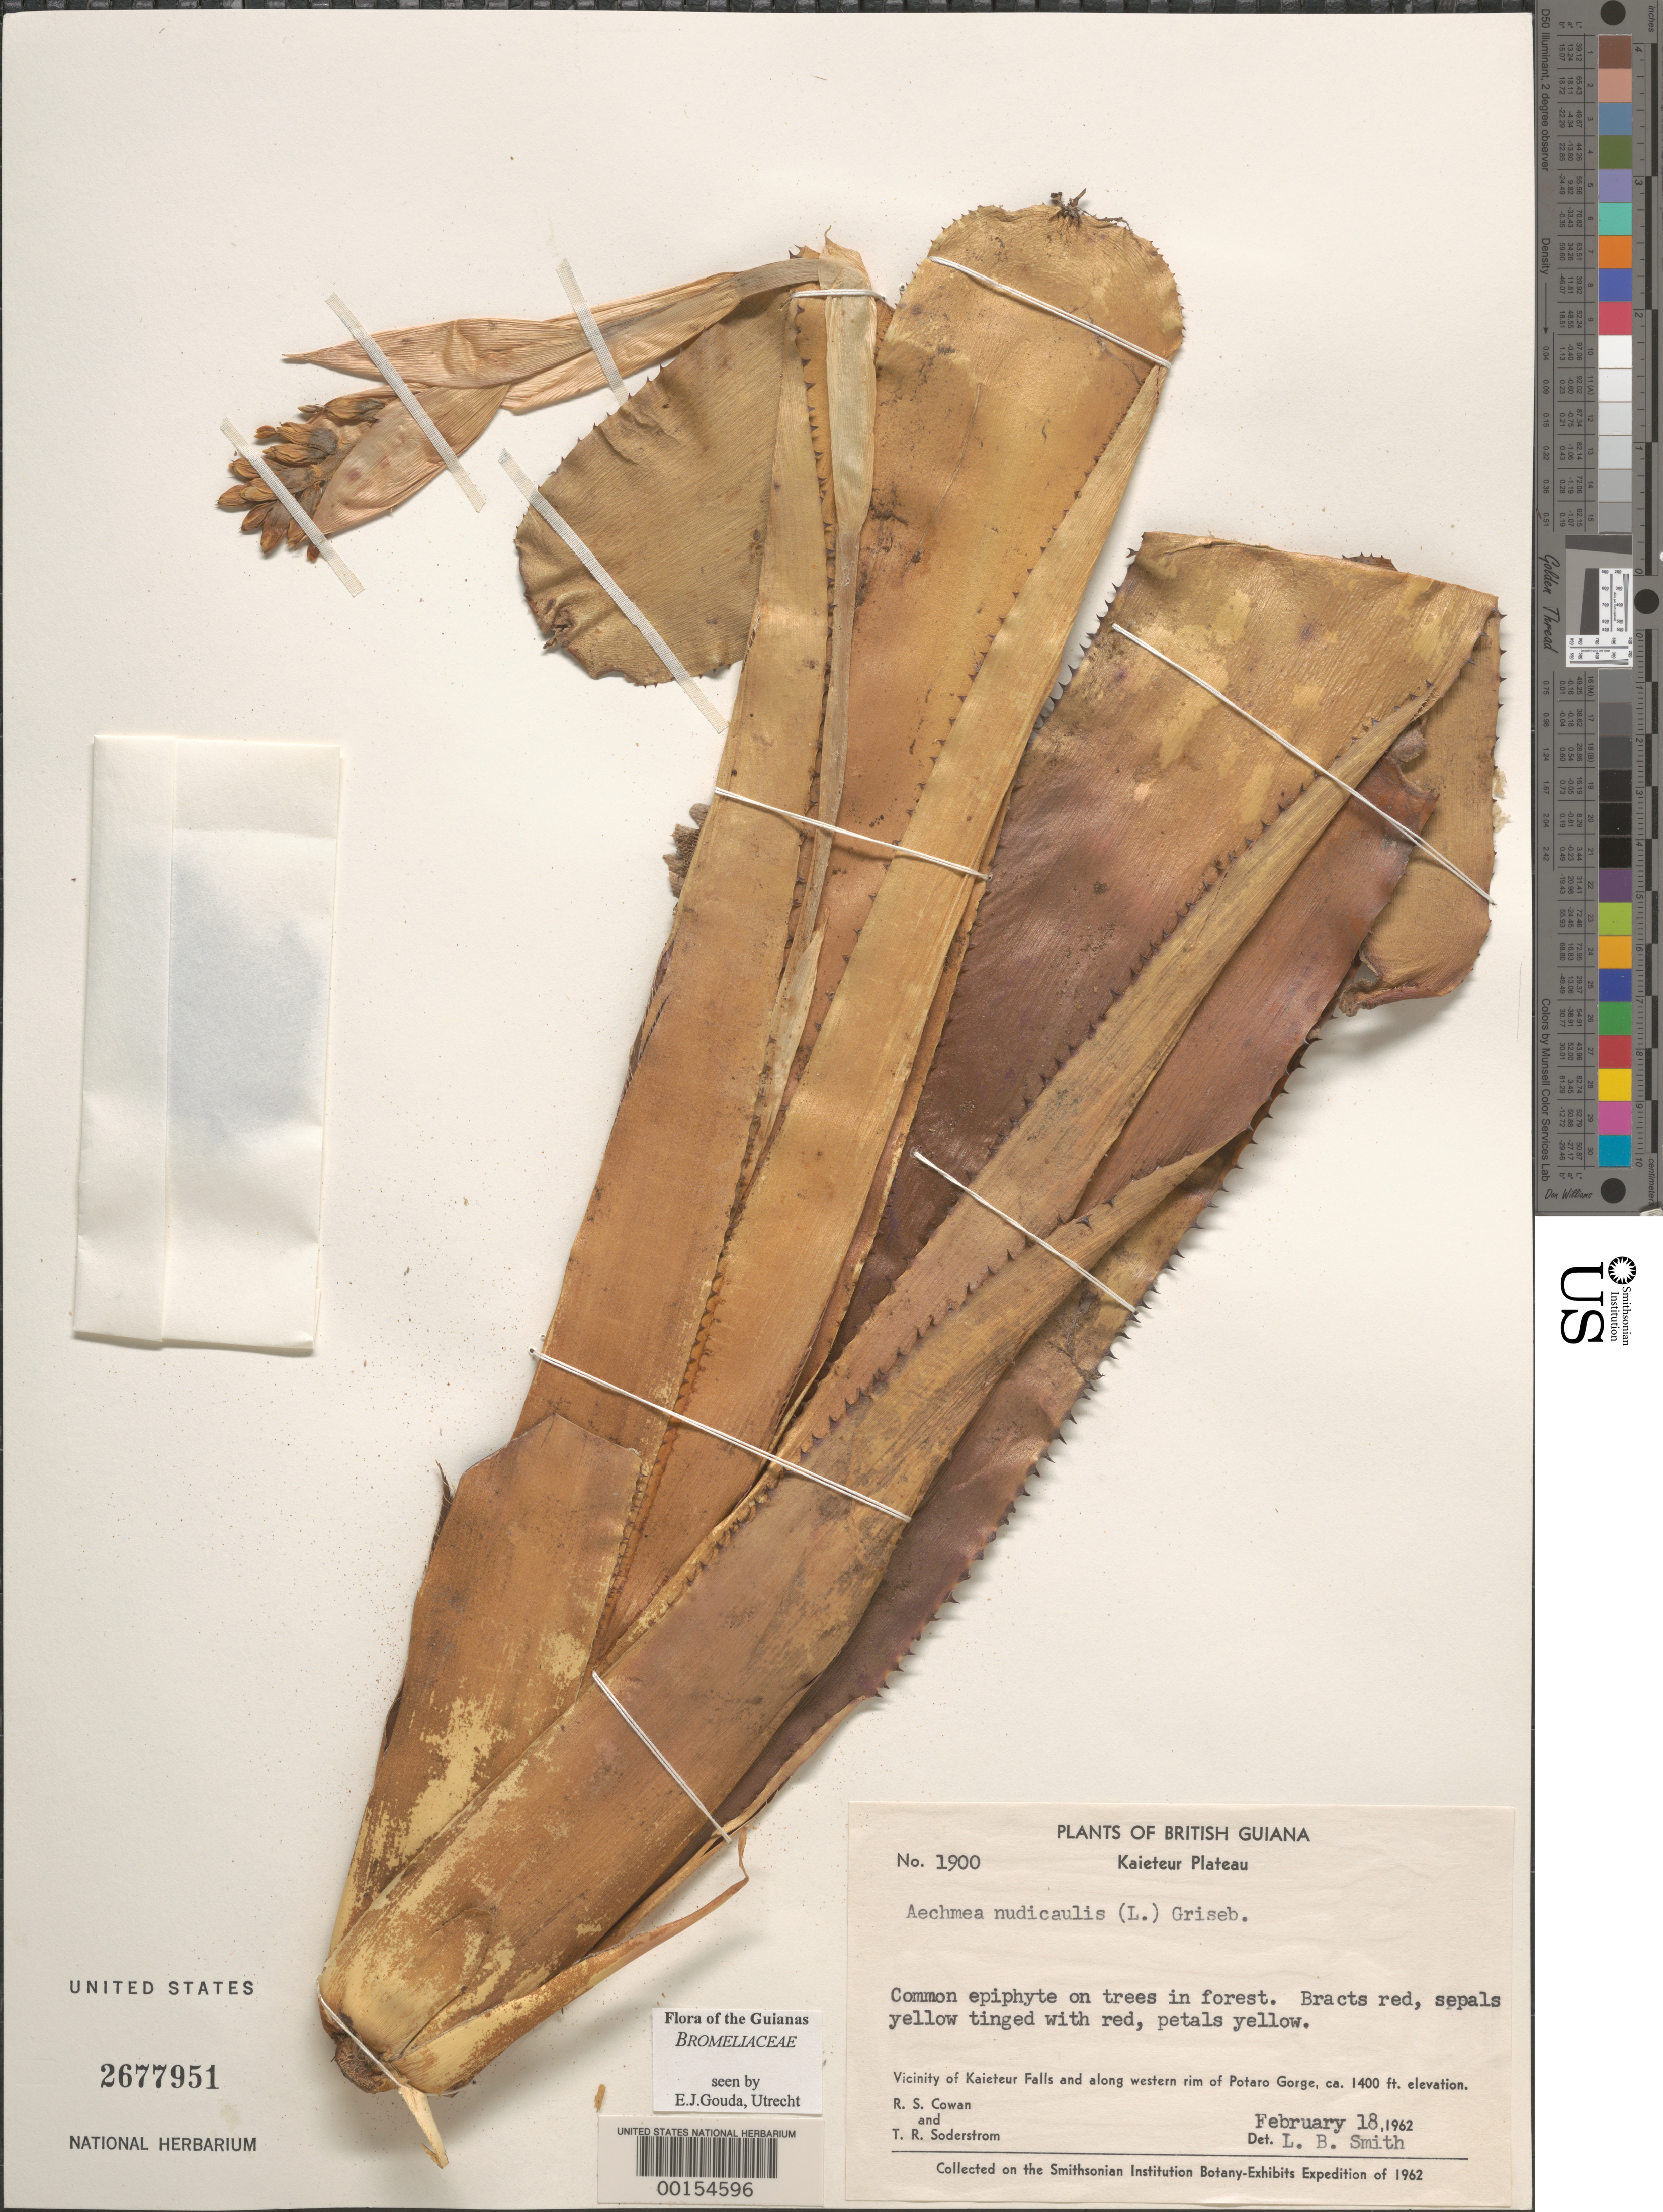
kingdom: Plantae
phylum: Tracheophyta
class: Liliopsida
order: Poales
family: Bromeliaceae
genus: Aechmea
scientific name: Aechmea nudicaulis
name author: (L.) Griseb.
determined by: Gouda, E. J.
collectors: R. S. Cowan & T. R. Soderstrom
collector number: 1900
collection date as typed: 18-Feb-62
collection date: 1962-02-18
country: Guyana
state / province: Potaro-Siparuni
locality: Kaieteur Plateau, vicinity of Kaieteur Falls and western rim of Potaro Gorge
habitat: Forest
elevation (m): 427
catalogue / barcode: US 2677951